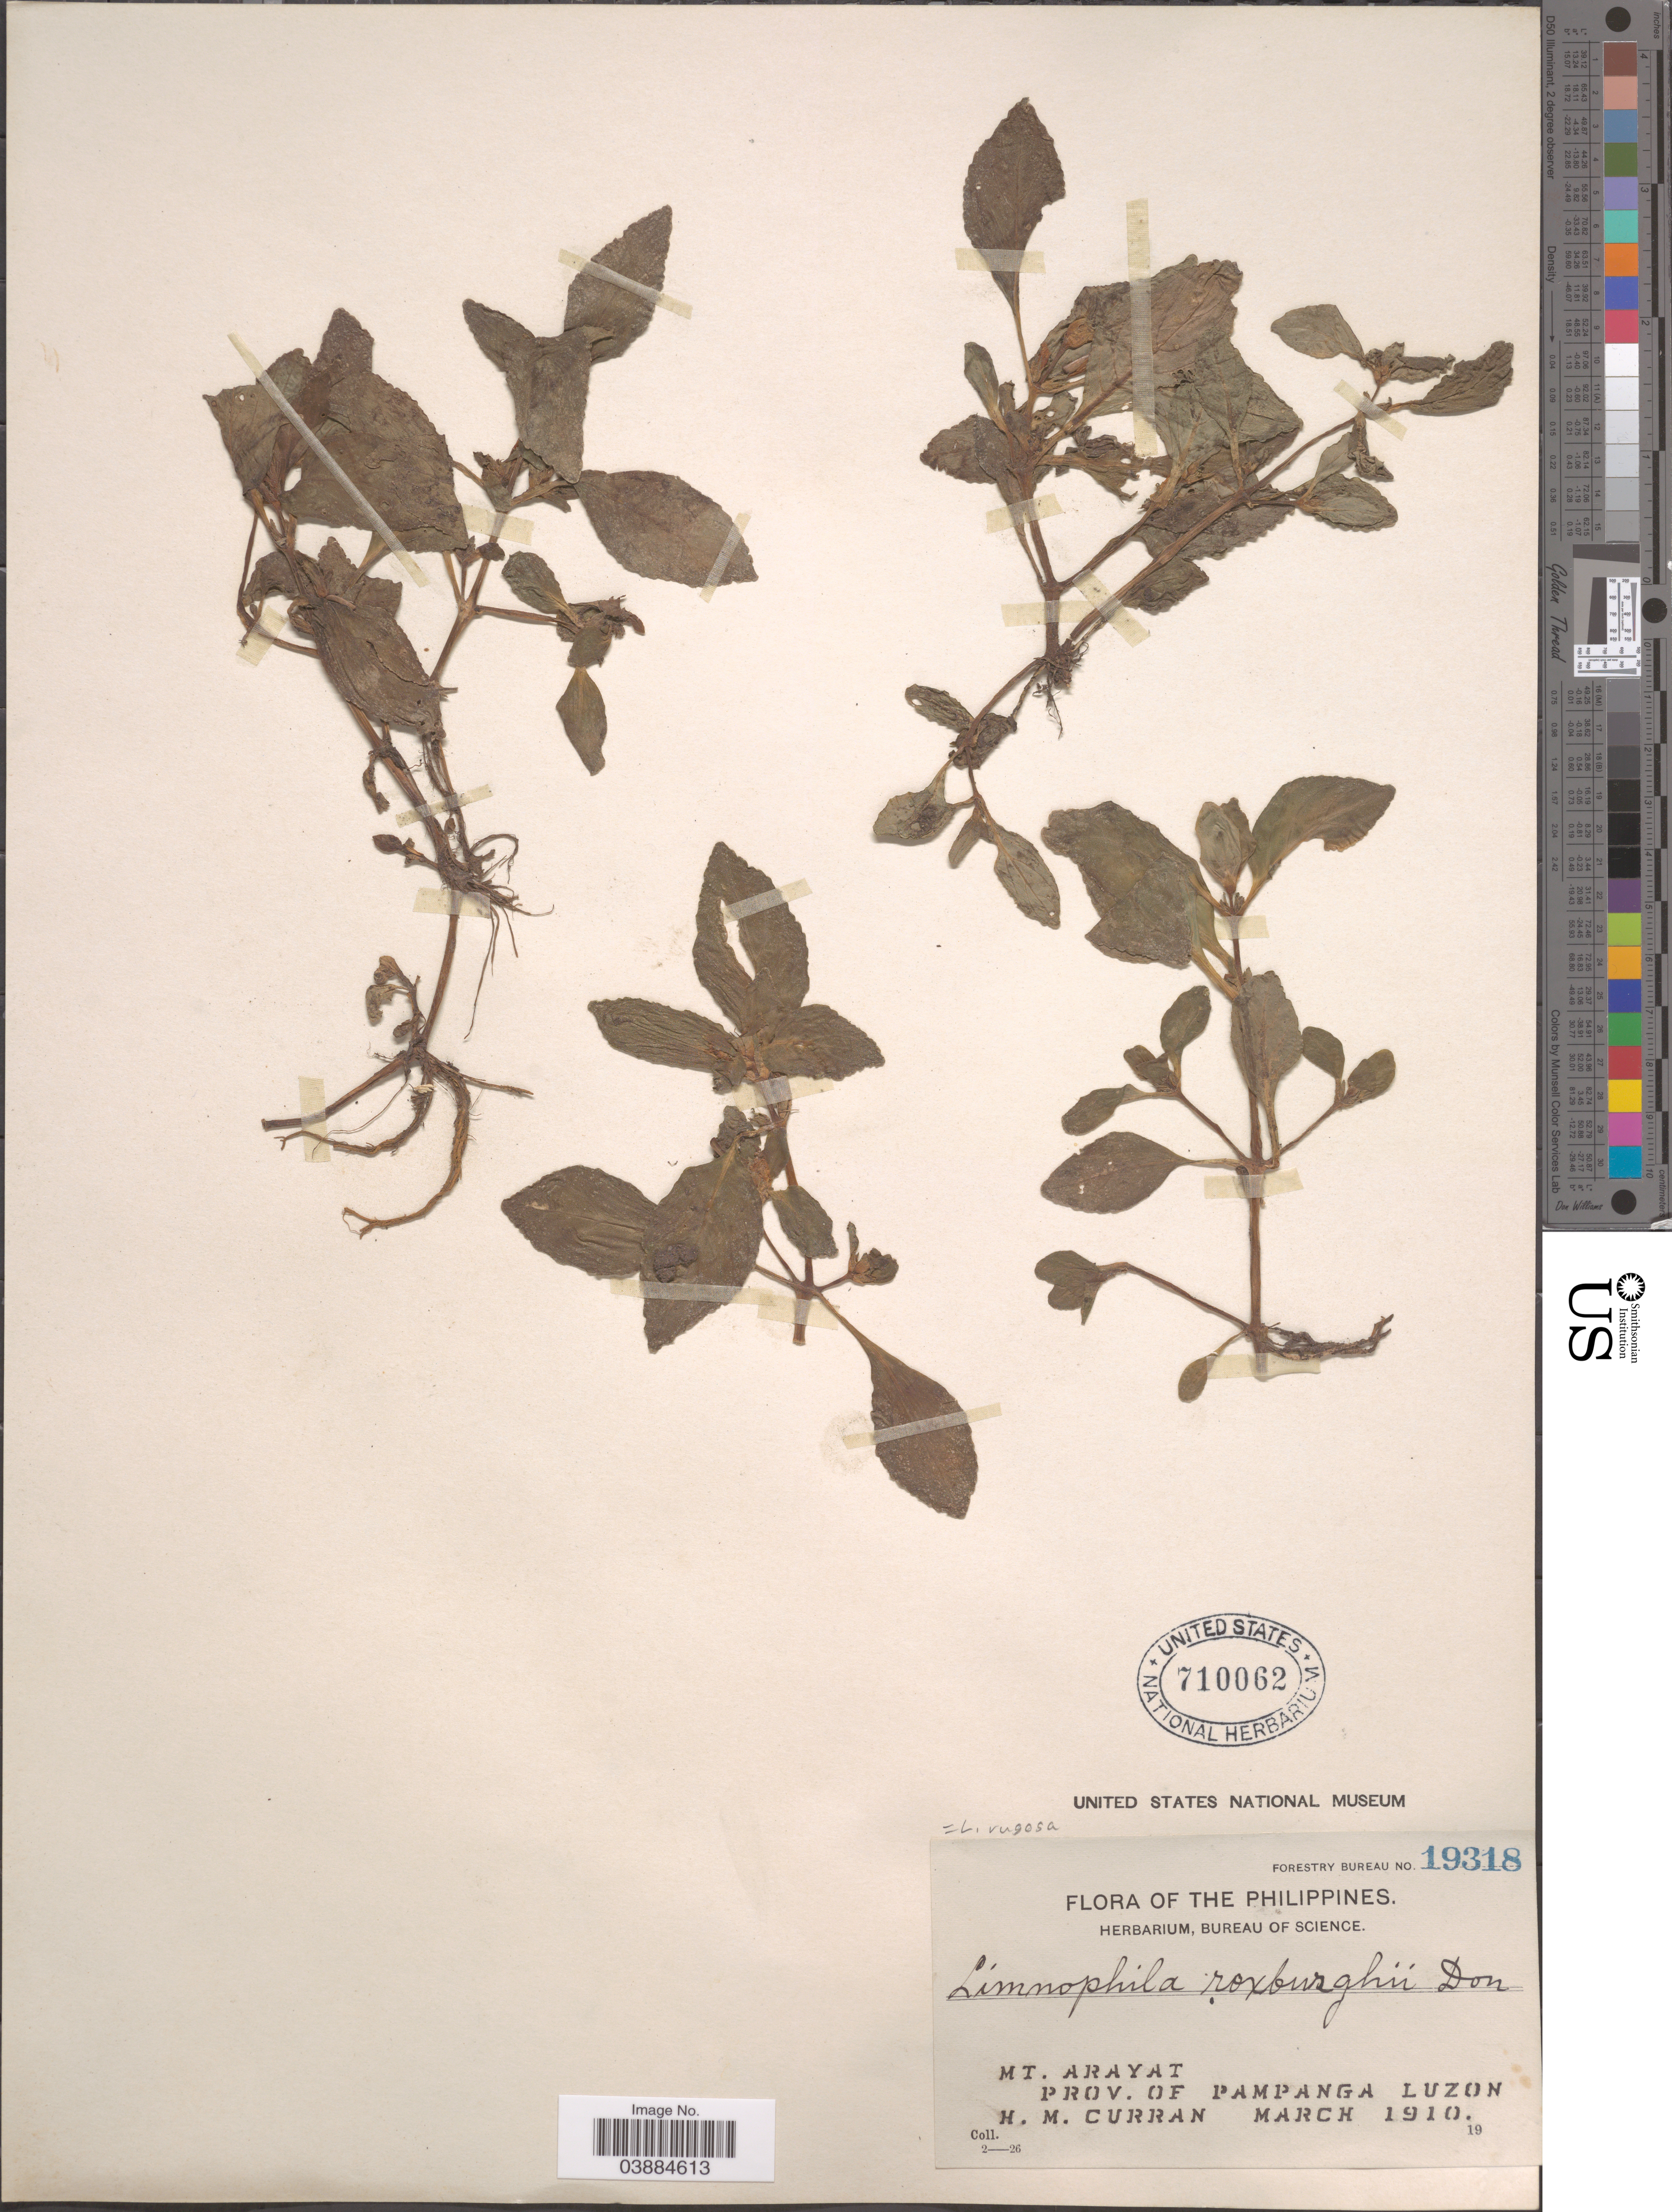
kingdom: Plantae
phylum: Tracheophyta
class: Magnoliopsida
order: Lamiales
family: Plantaginaceae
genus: Limnophila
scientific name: Limnophila rugosa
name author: (Roth) Merr.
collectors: H. M. Curran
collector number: Forestry Bureau 19318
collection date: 1910-03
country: Philippines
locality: Mt. Arayat. Prov. of Pampanga Luzon.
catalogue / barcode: US 710062